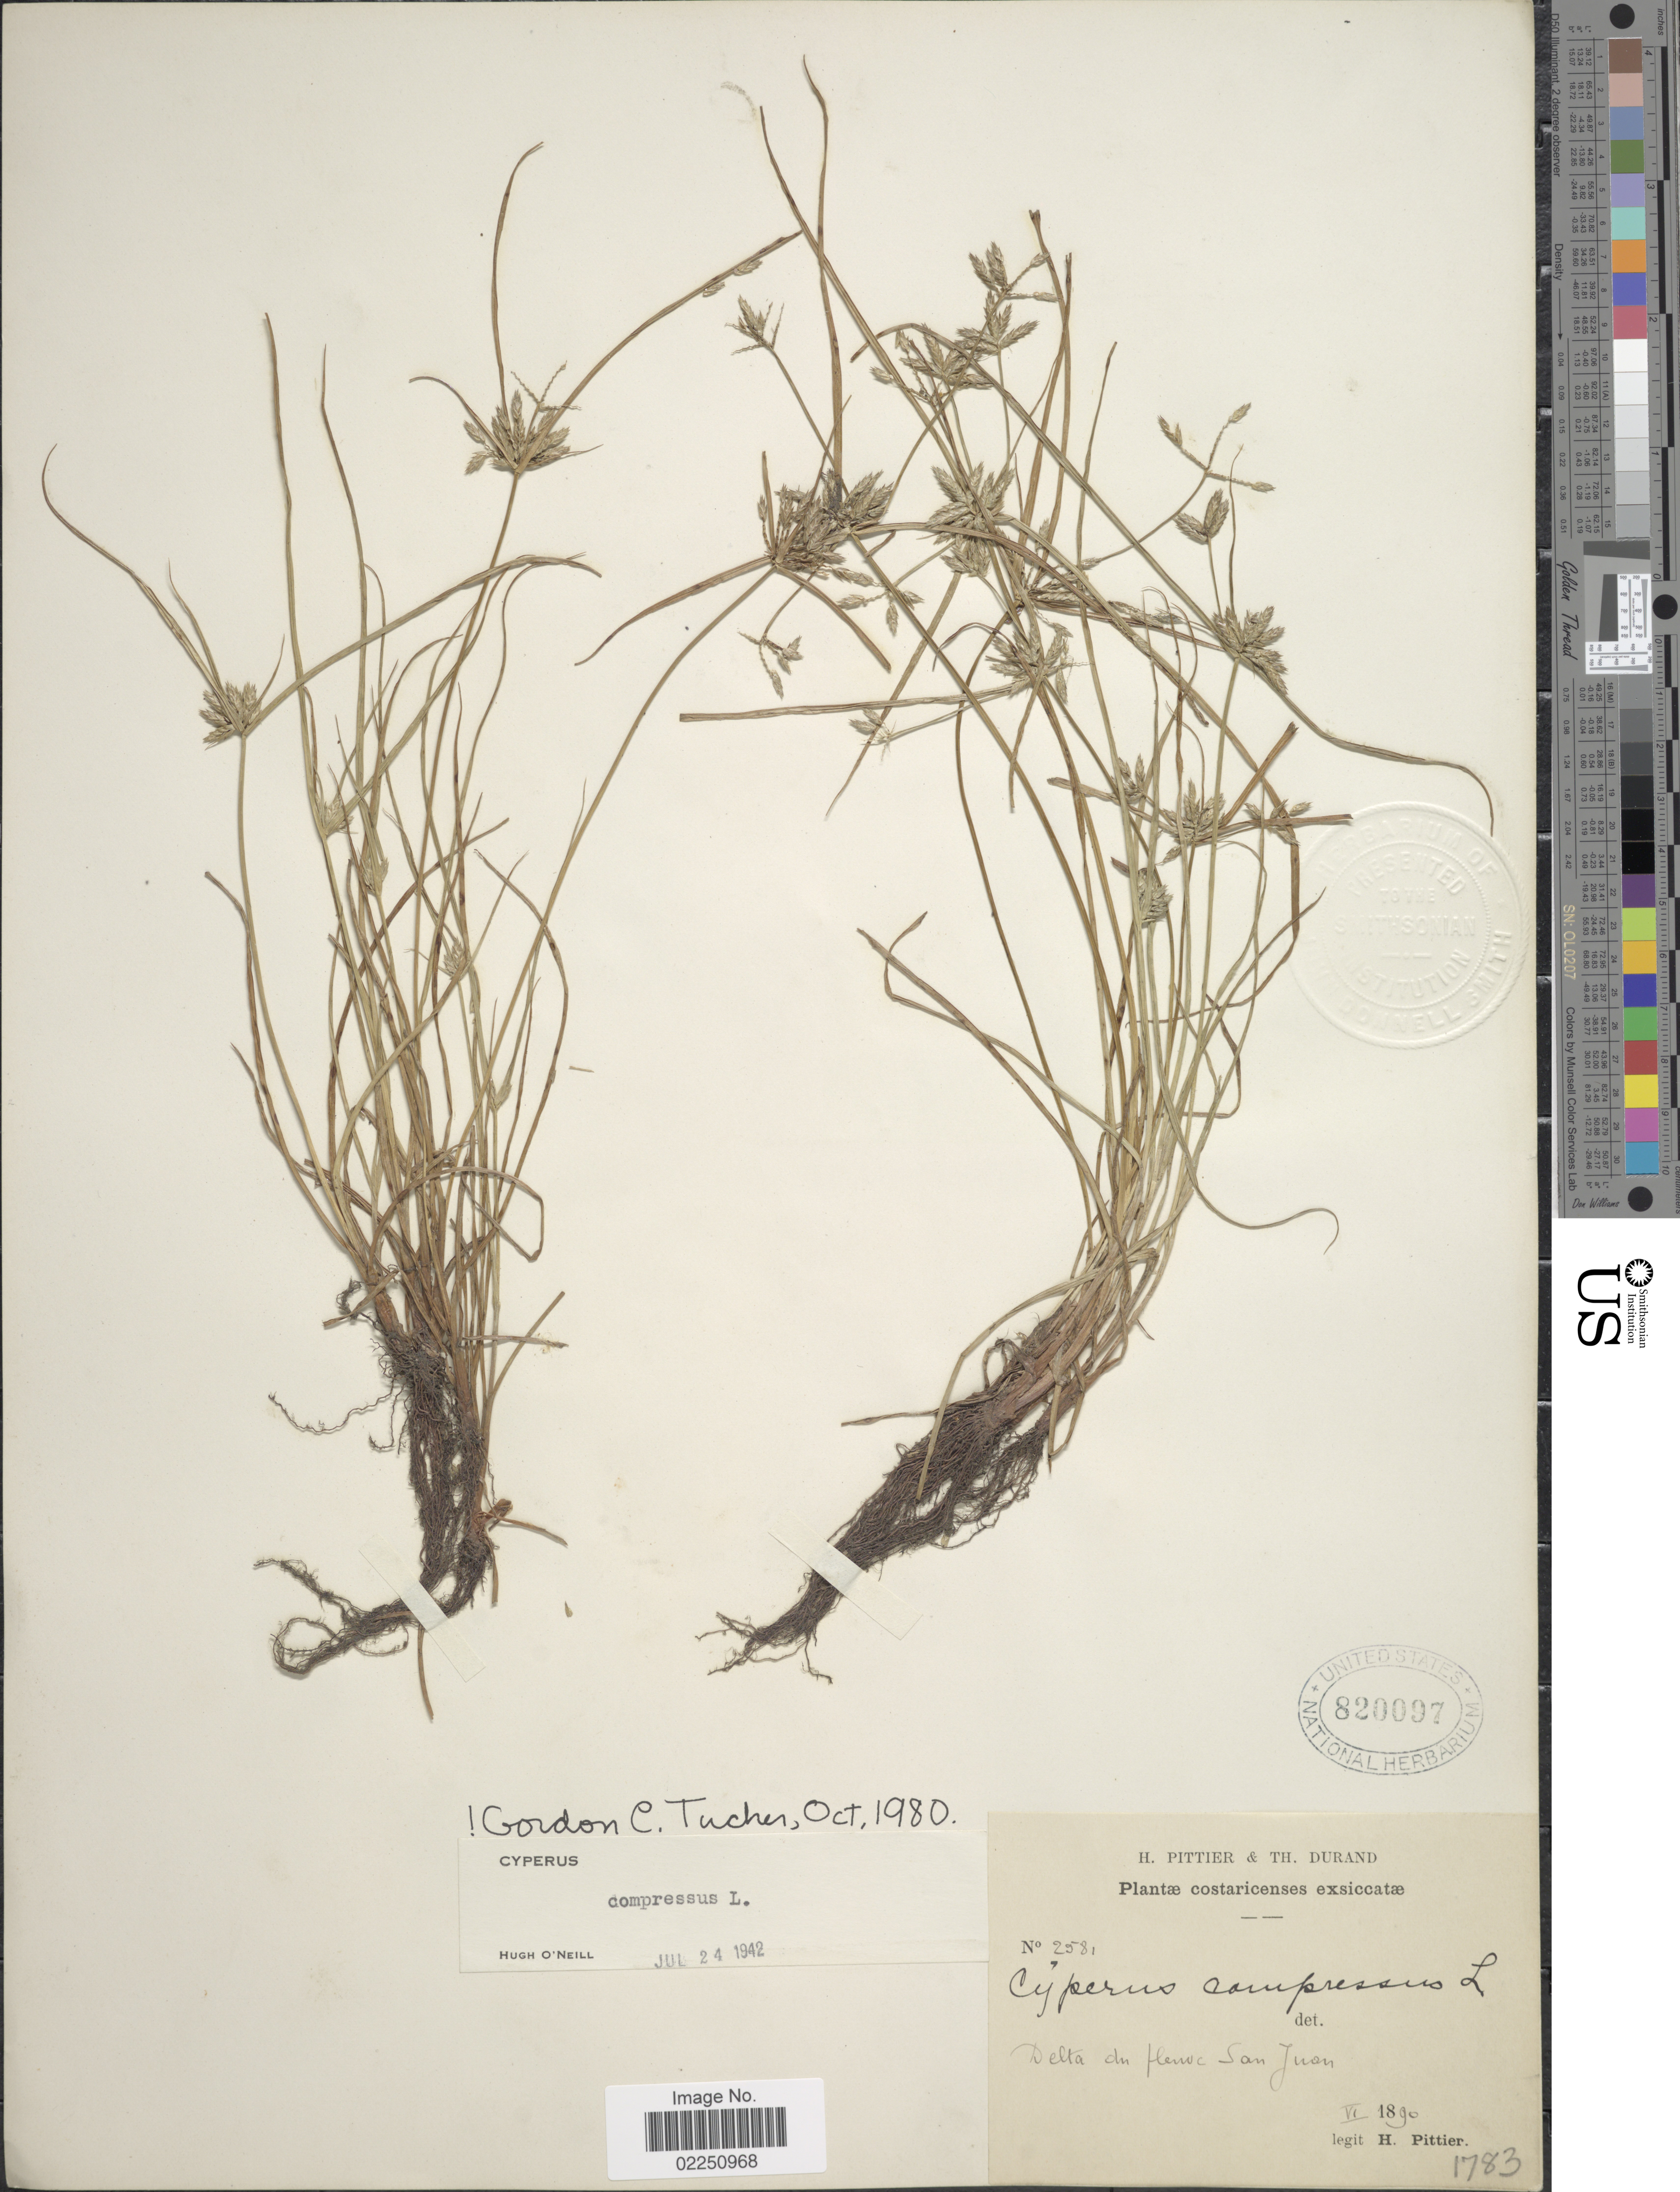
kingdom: Plantae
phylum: Tracheophyta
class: Liliopsida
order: Poales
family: Cyperaceae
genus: Cyperus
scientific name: Cyperus compressus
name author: L.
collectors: H. F. Pittier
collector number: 2581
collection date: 1890-06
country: Costa Rica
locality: Delta du fleuve San Juan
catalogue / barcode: US 820097